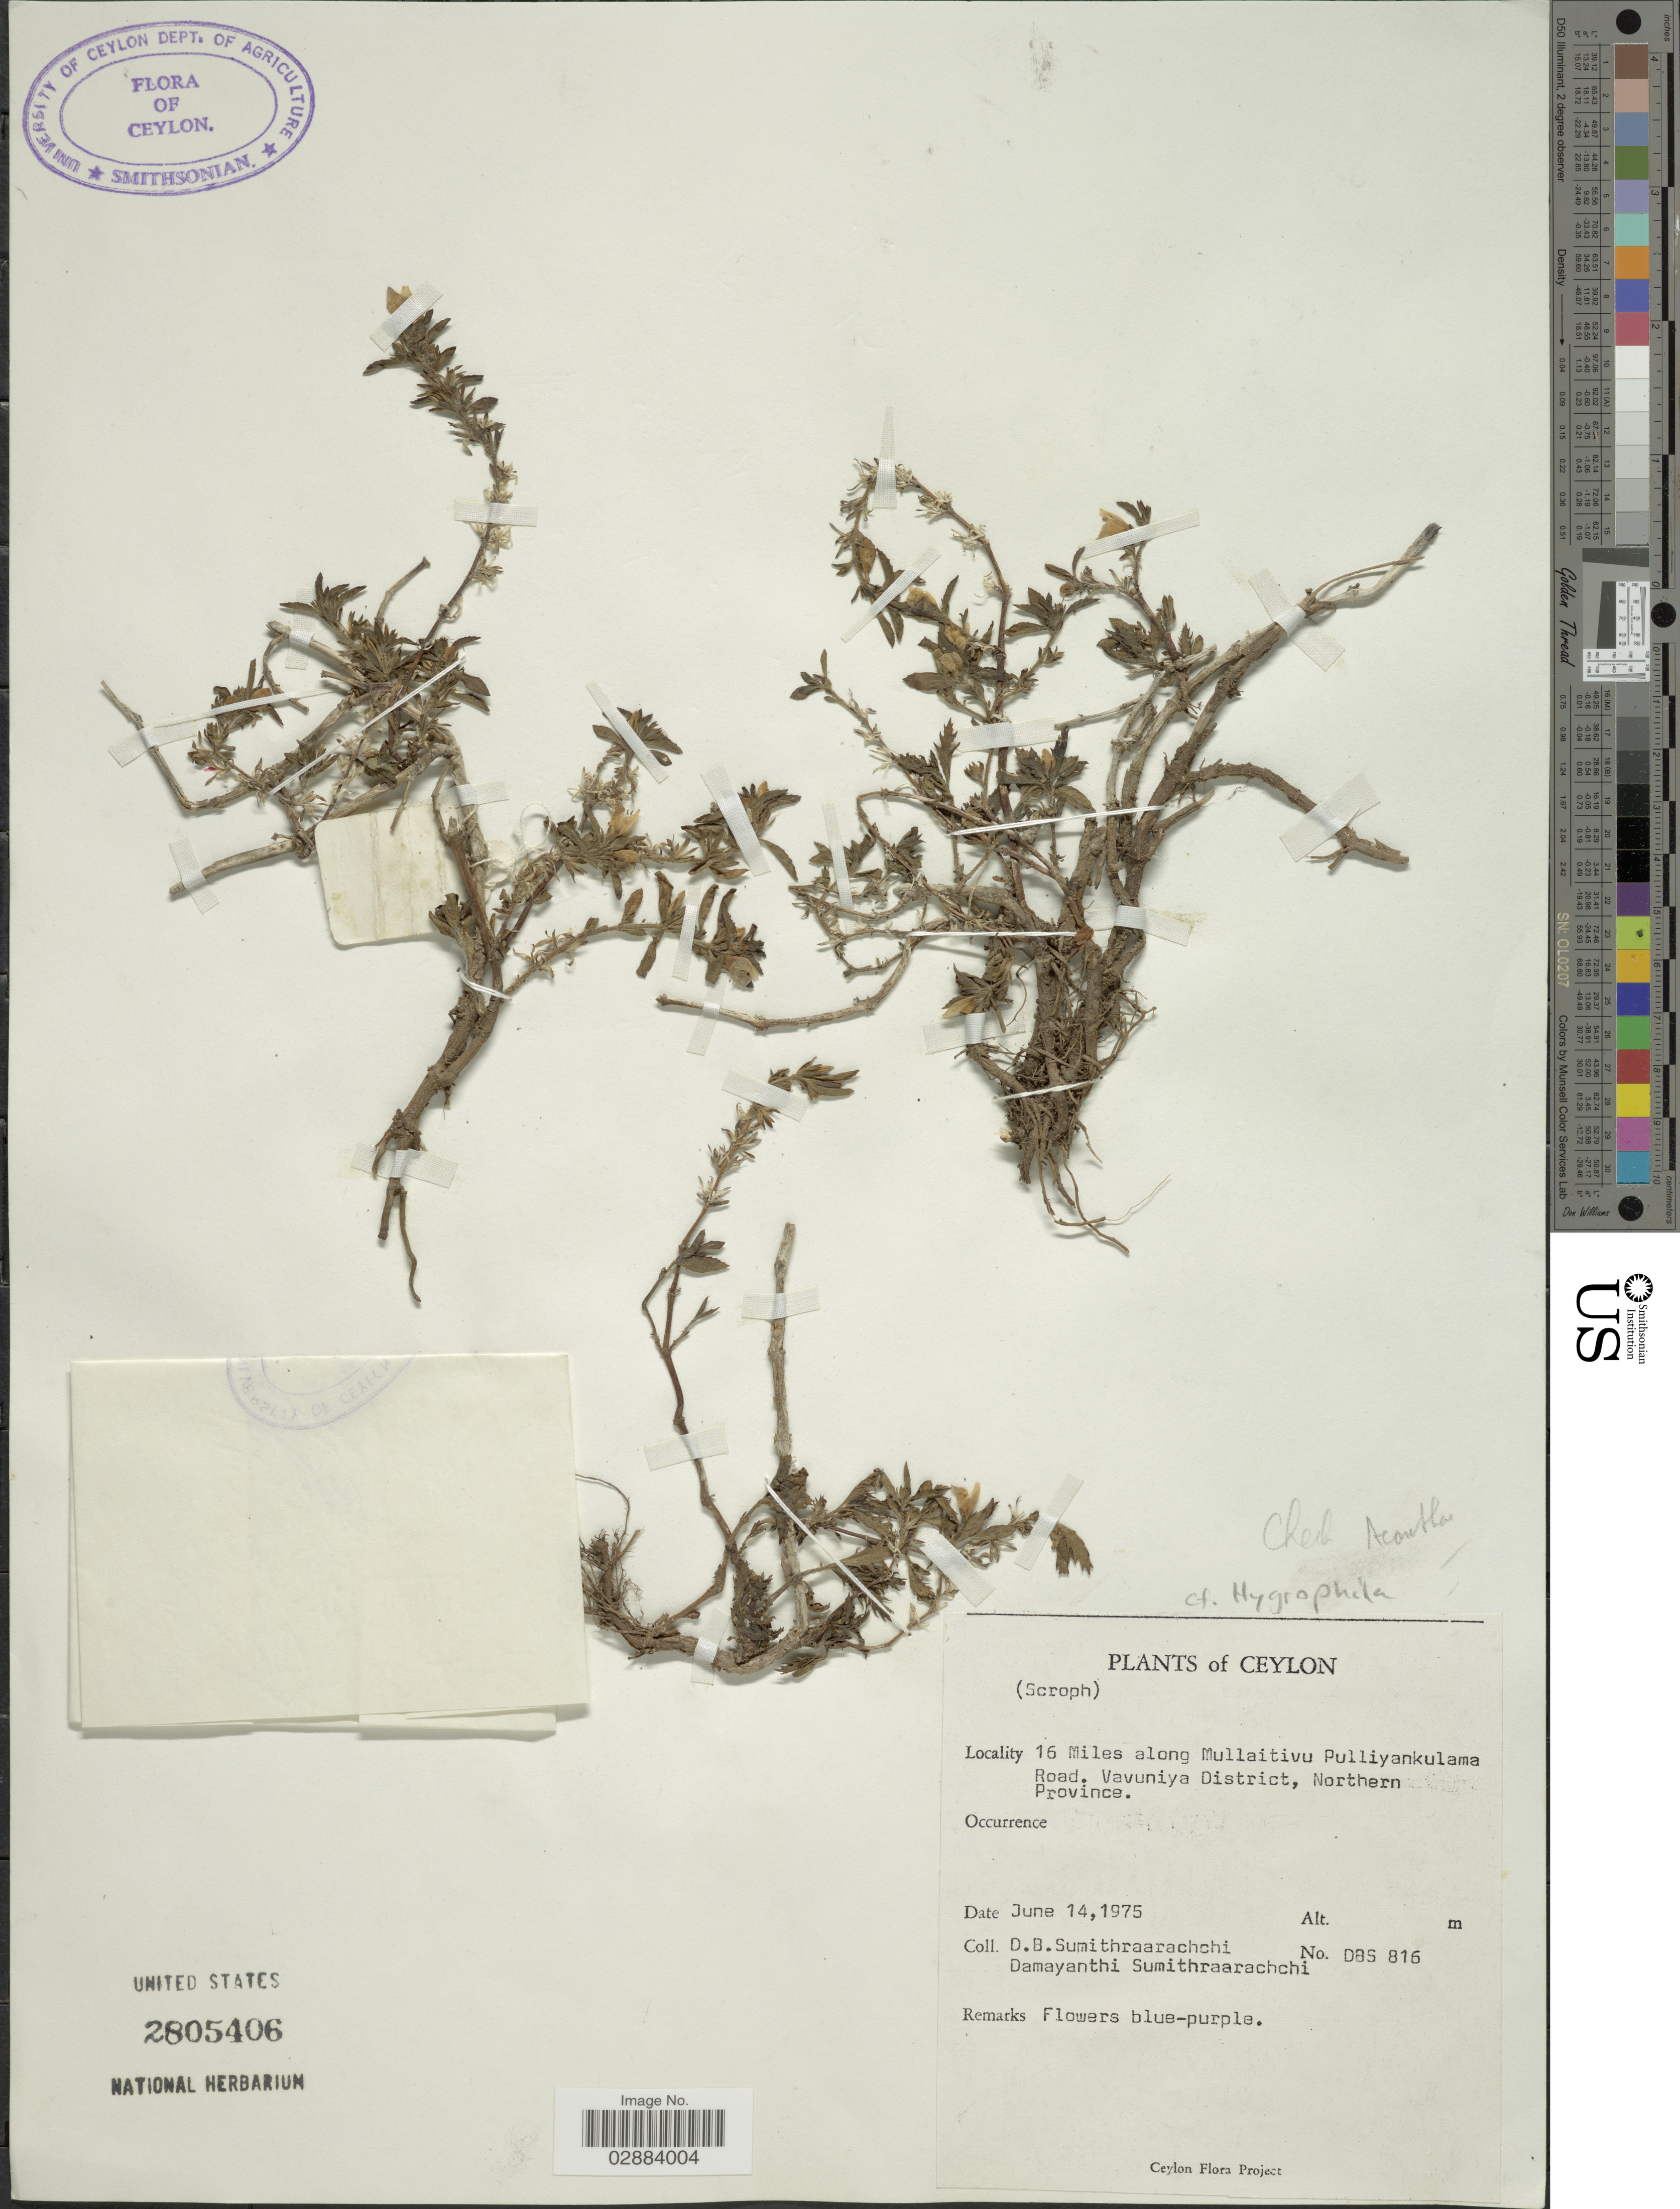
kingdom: Plantae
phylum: Tracheophyta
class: Magnoliopsida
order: Lamiales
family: Acanthaceae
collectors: D. B. Sumithraarachchi & D. Sumithraarachchi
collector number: DSB 816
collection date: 1975-06-14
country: Sri Lanka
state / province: Northern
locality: Ceylon. 16 miles along Mullaitivu Pulliyankulama Road. Vavuniya District, Northern Province.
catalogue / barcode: US 2805406